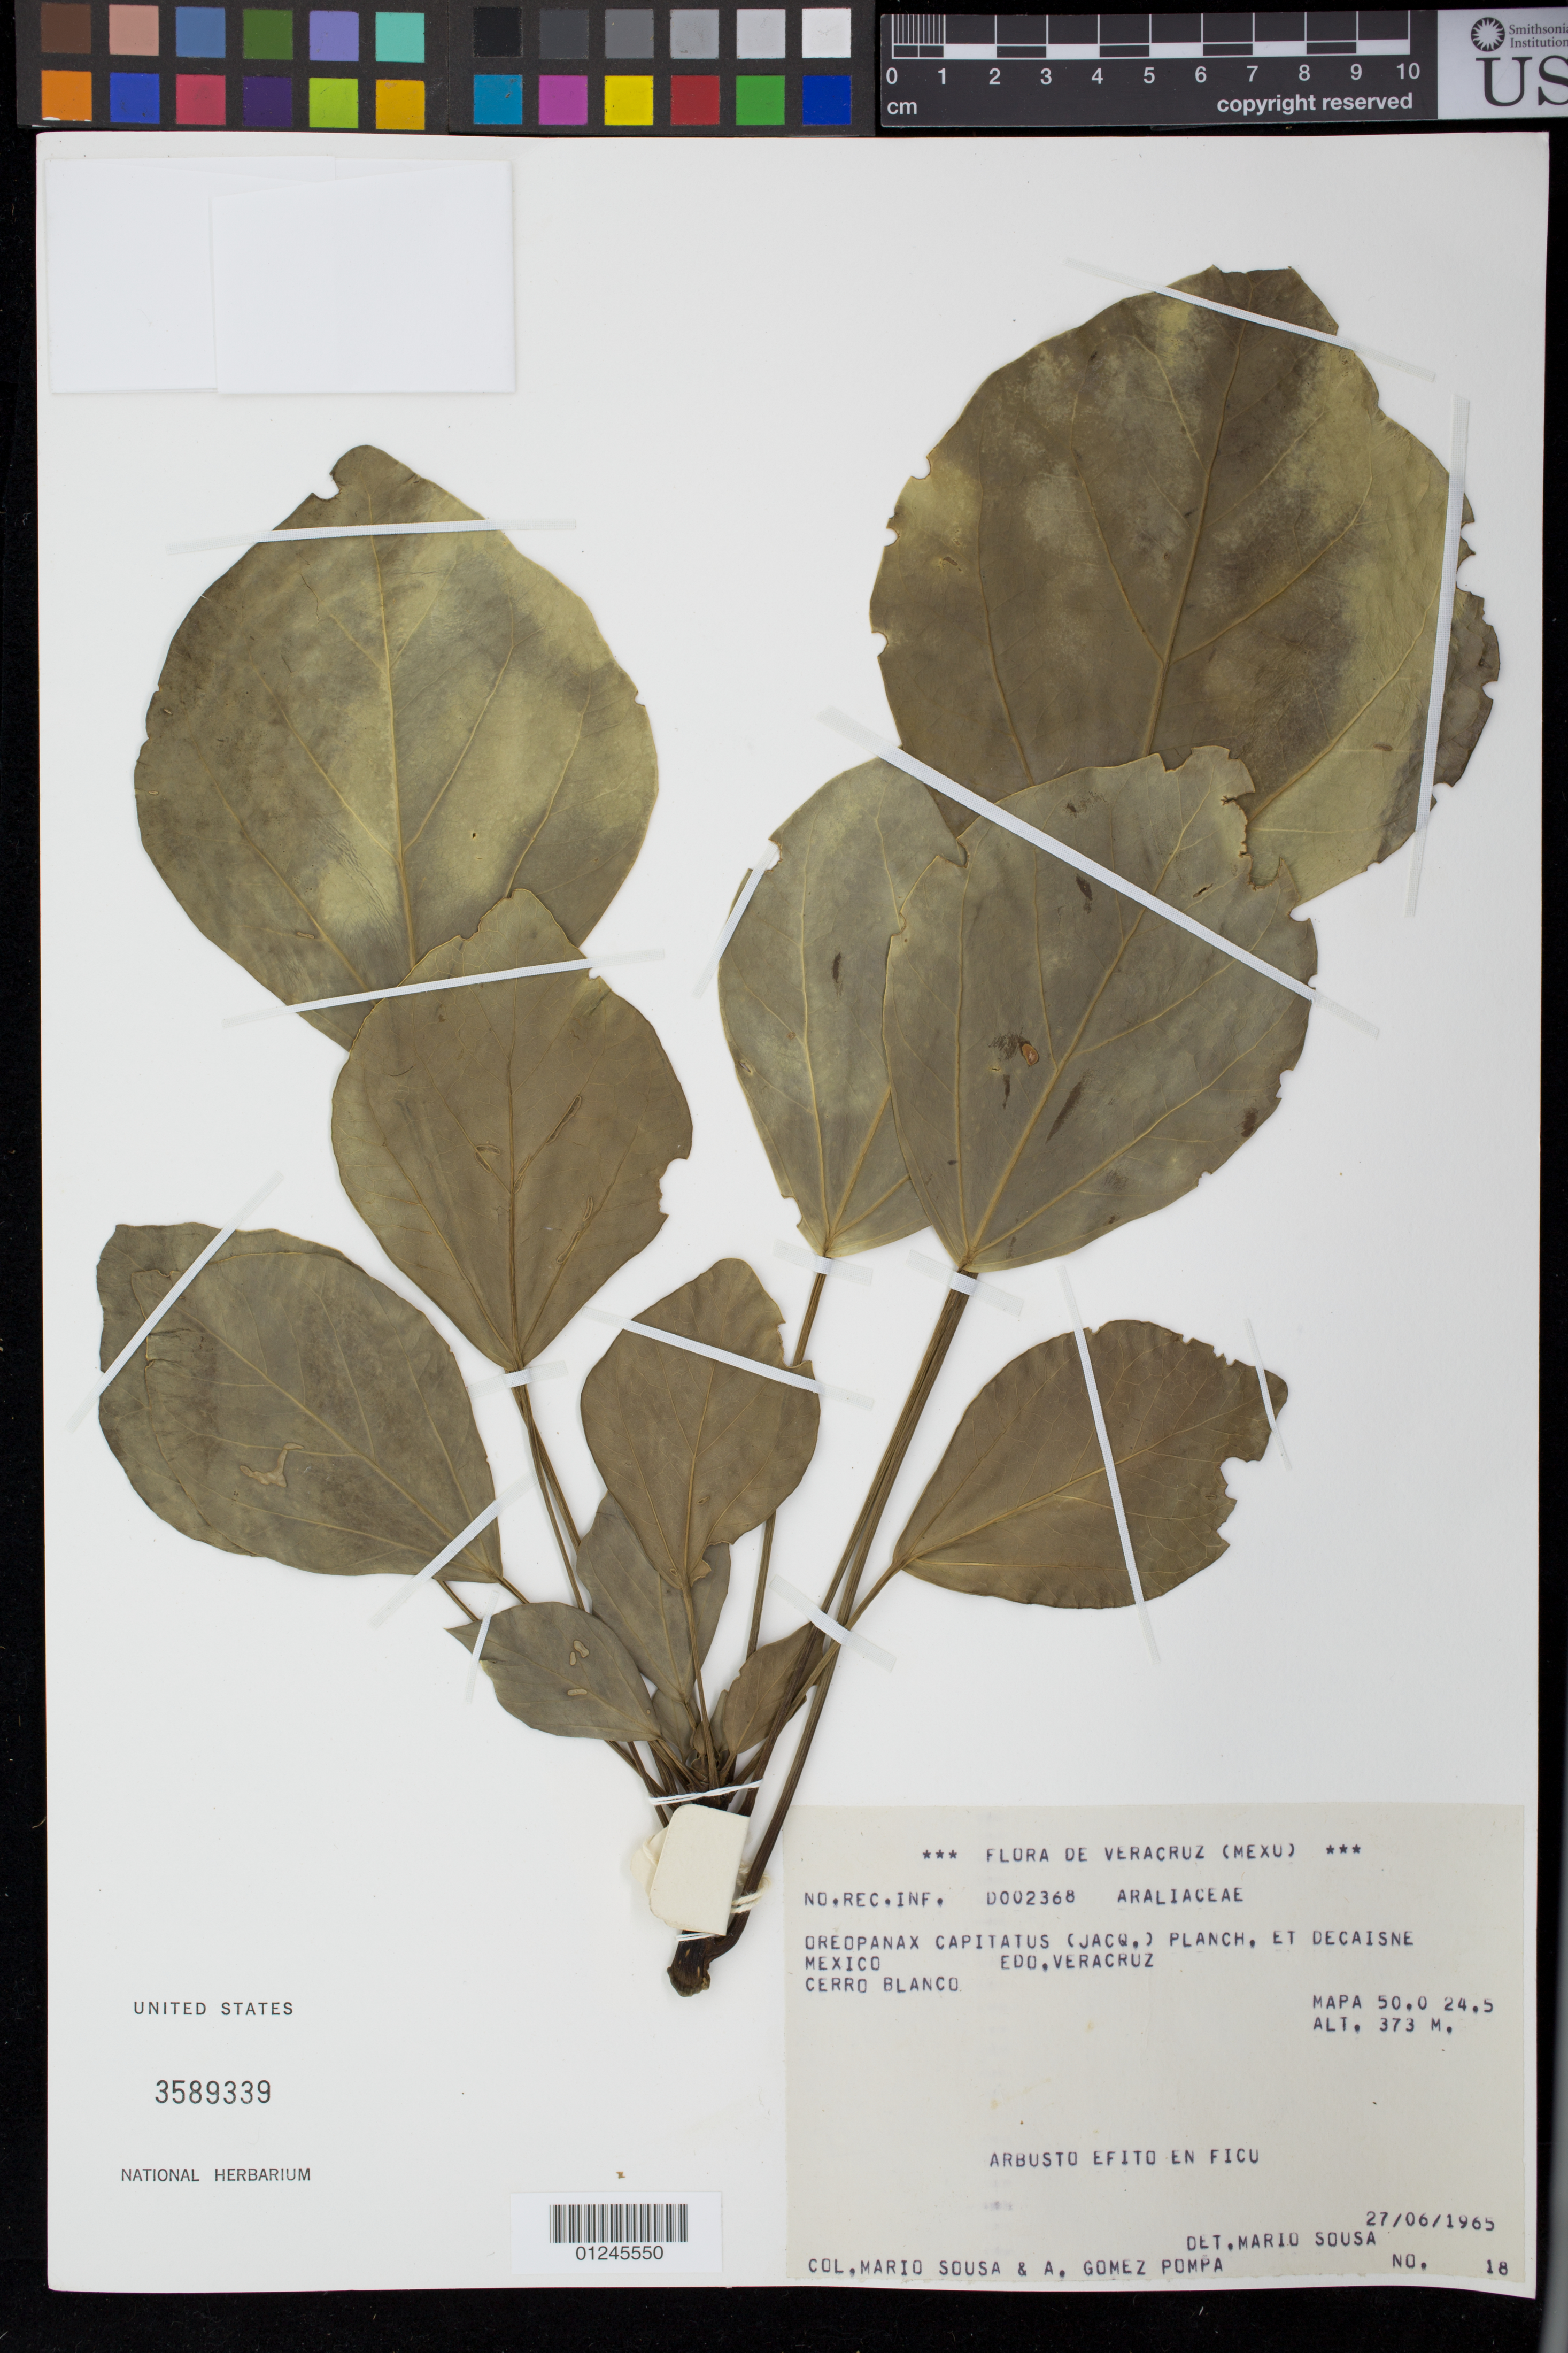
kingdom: Plantae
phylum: Tracheophyta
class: Magnoliopsida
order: Apiales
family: Araliaceae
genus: Oreopanax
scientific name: Oreopanax capitatus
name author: (Jacq.) Decne. & Planch.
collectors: M. Sousa & A. Gómez Pompa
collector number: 18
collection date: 1965-06-27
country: Mexico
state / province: Veracruz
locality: Edo Vera Cruz, Cerro Blanco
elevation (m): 373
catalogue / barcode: US 3589339